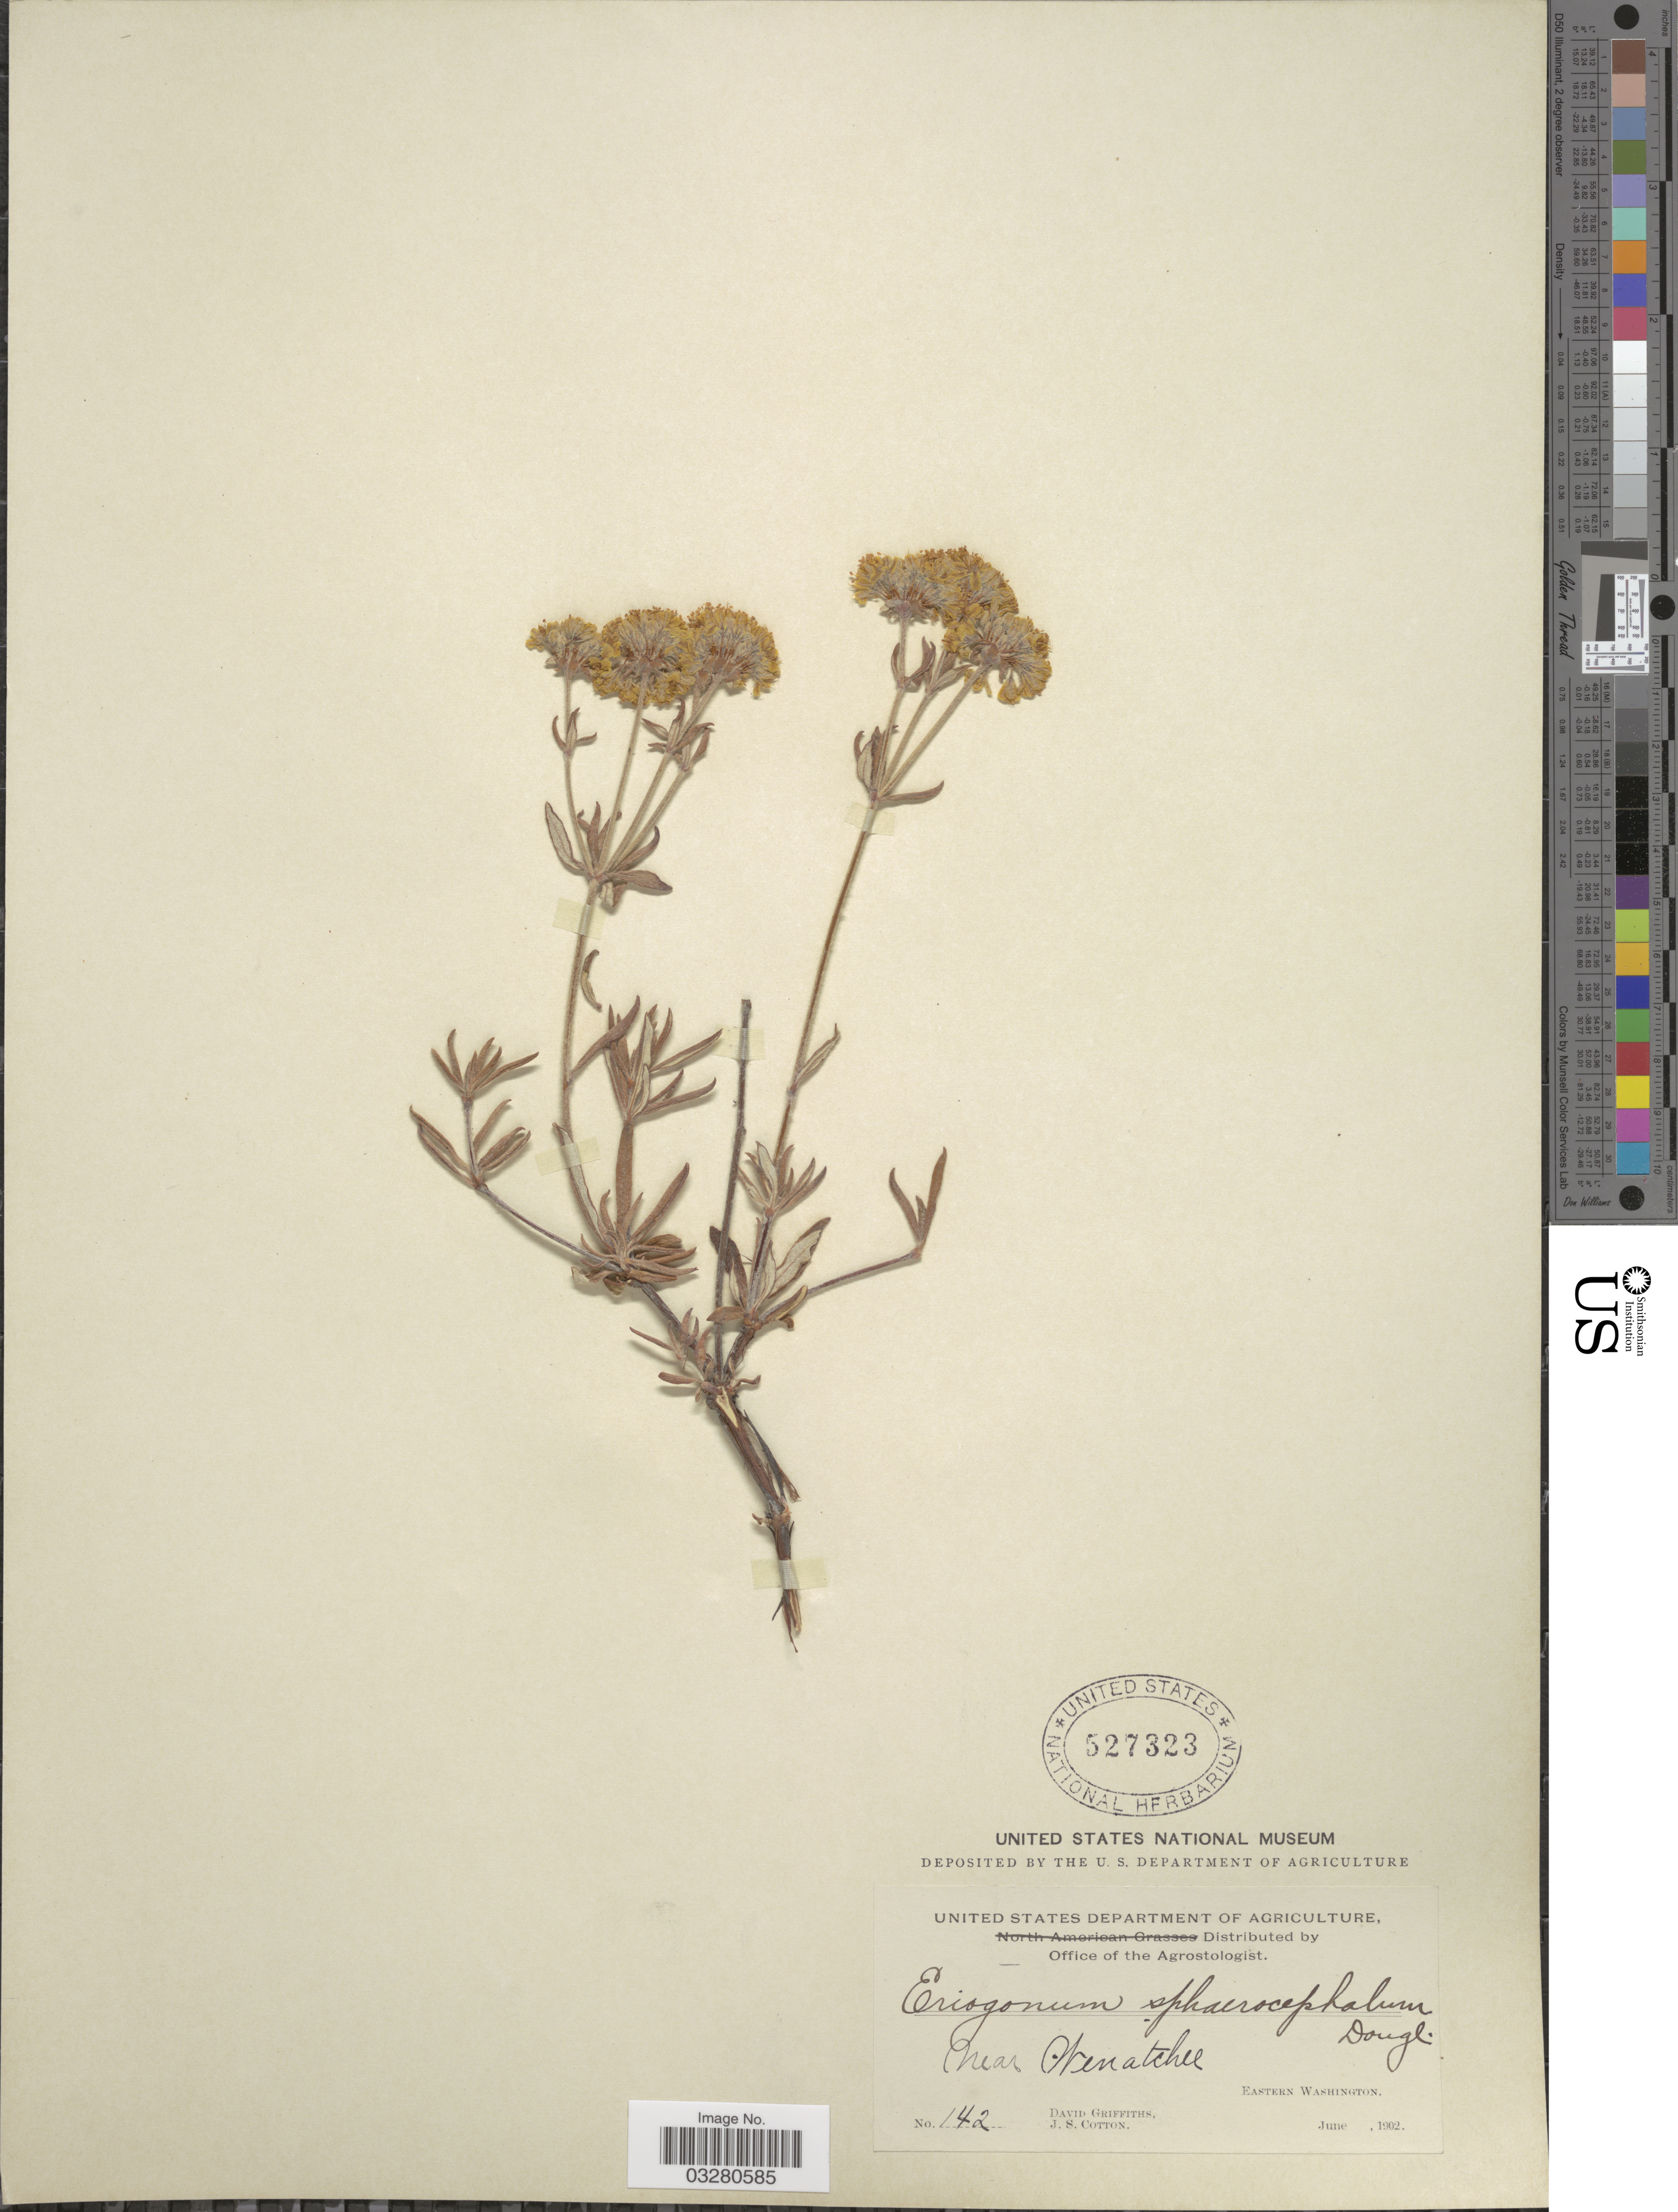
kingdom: Plantae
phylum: Tracheophyta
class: Magnoliopsida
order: Caryophyllales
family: Polygonaceae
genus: Eriogonum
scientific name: Eriogonum sphaerocephalum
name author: Benth. & Douglas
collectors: D. Griffiths & J. S. Cotton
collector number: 142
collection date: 1902-06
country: United States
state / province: Washington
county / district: Chelan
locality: Near Wenatchee, Eastern Washington.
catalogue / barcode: US 527322